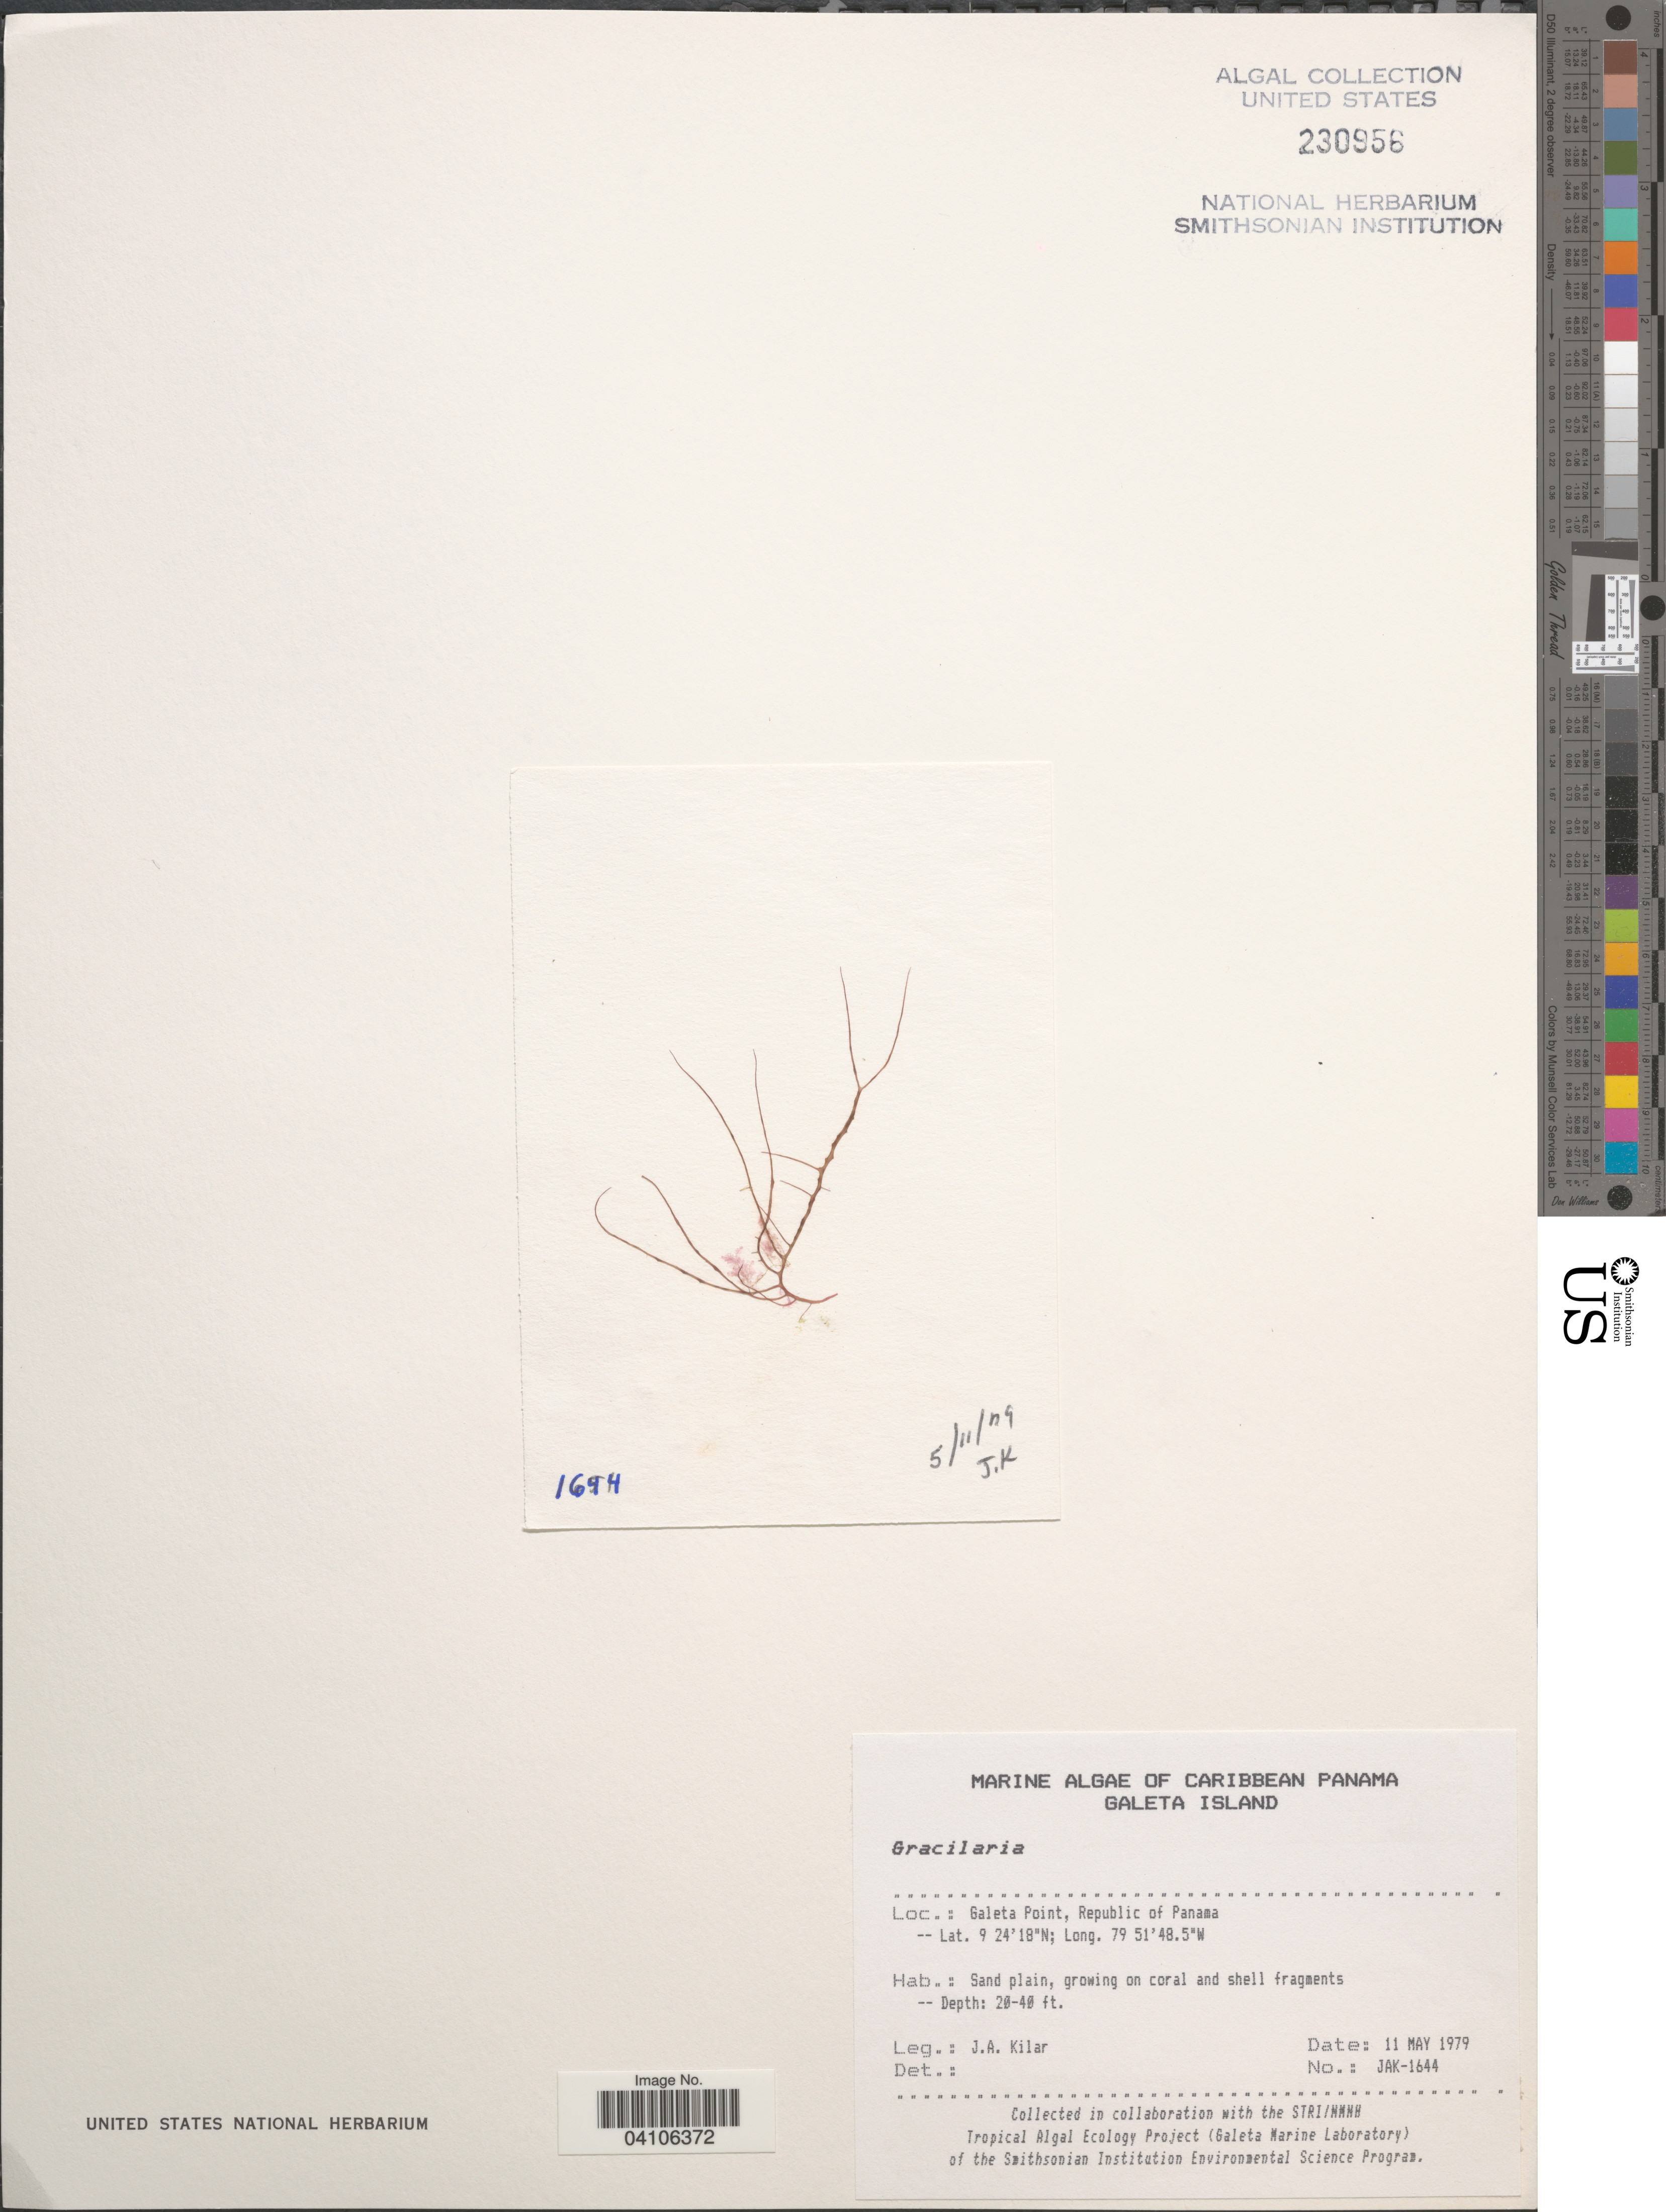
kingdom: Plantae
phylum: Rhodophyta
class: Florideophyceae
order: Gracilariales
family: Gracilariaceae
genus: Gracilaria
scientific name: Gracilaria sp.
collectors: J. A. Kilar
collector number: JAK-1644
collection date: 1979-05-11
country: Panama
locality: Caribbean Panama. Galeta Island. Galeta Point, Republic of Panama.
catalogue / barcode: US 230956